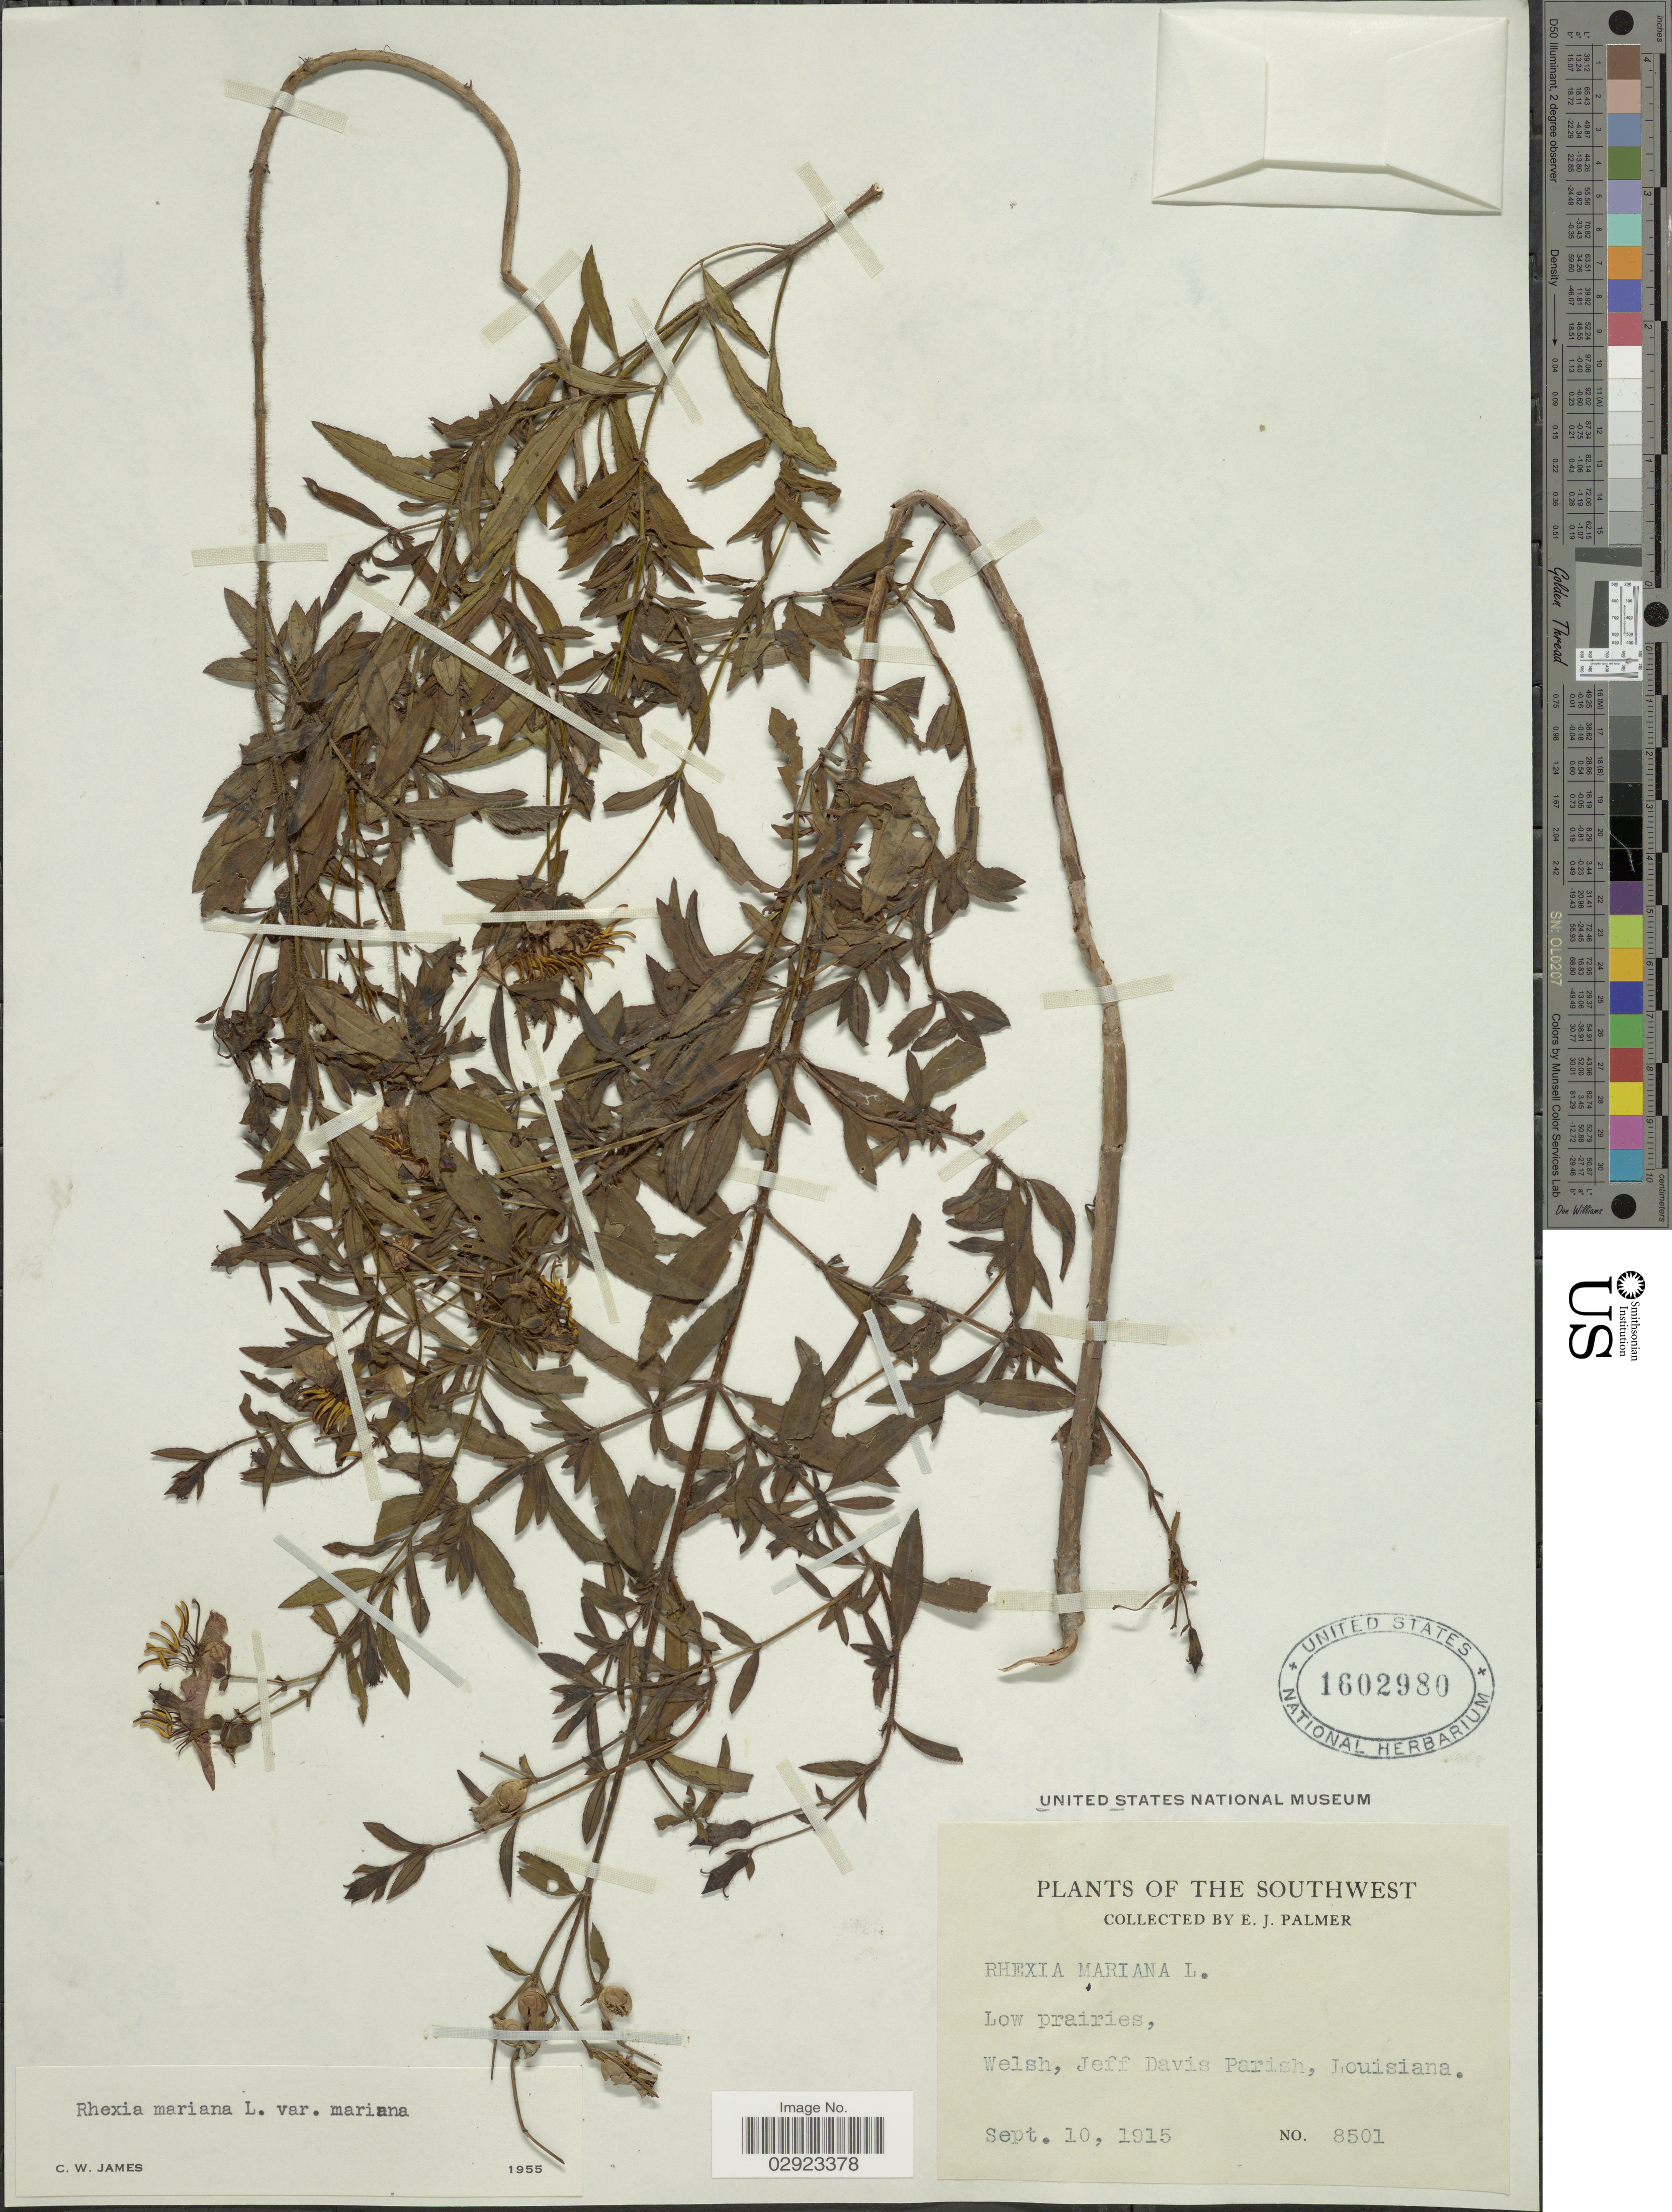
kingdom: Plantae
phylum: Tracheophyta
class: Magnoliopsida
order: Myrtales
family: Melastomataceae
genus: Rhexia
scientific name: Rhexia mariana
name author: L.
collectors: E. J. Palmer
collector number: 8501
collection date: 1915-09-10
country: United States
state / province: Louisiana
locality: The Southwest, Welsh, Jeff Davis Parish.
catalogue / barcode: US 1602980